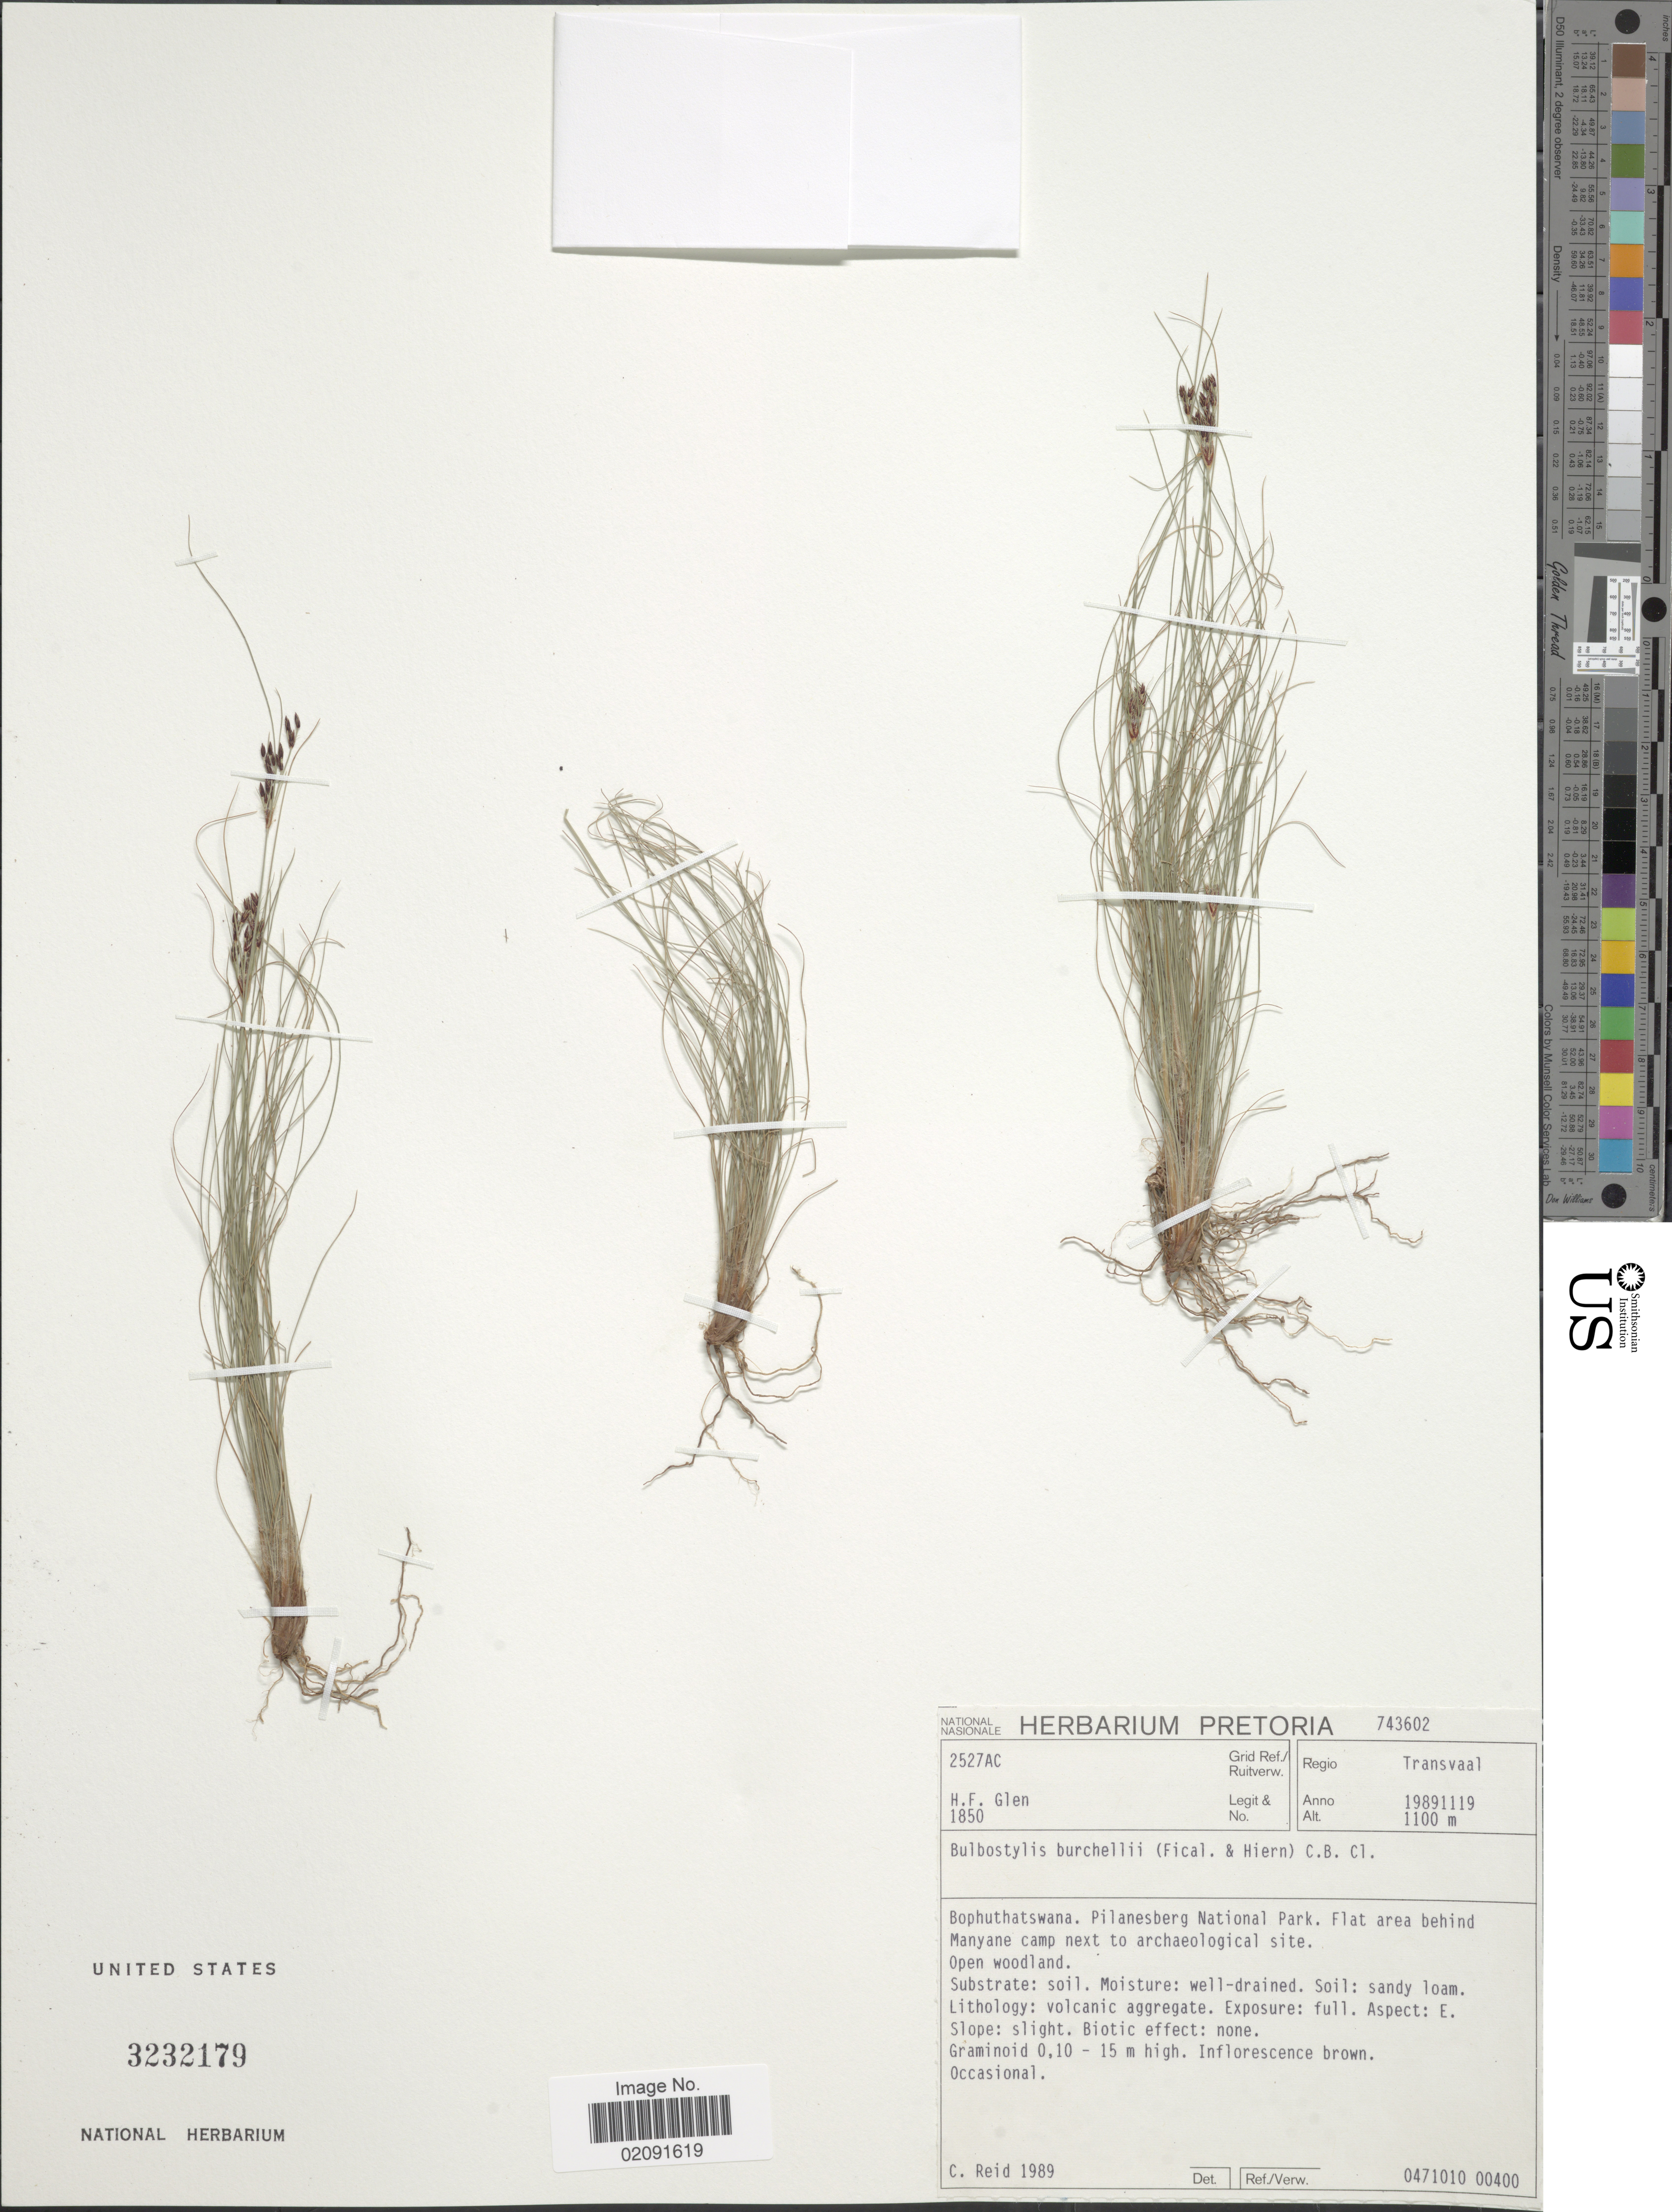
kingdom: Plantae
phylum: Tracheophyta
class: Liliopsida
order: Poales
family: Cyperaceae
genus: Bulbostylis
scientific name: Bulbostylis burchellii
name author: (Ficalho & Hiern) C.B. Clarke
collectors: H. F. Glen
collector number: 1850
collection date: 1989-11-19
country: South Africa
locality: Regio Transvaal. Bophuthatswana. Pilanesberg National Park. Flat area behind Manyane camp next to archaeological site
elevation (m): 1100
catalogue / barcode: US 3232179